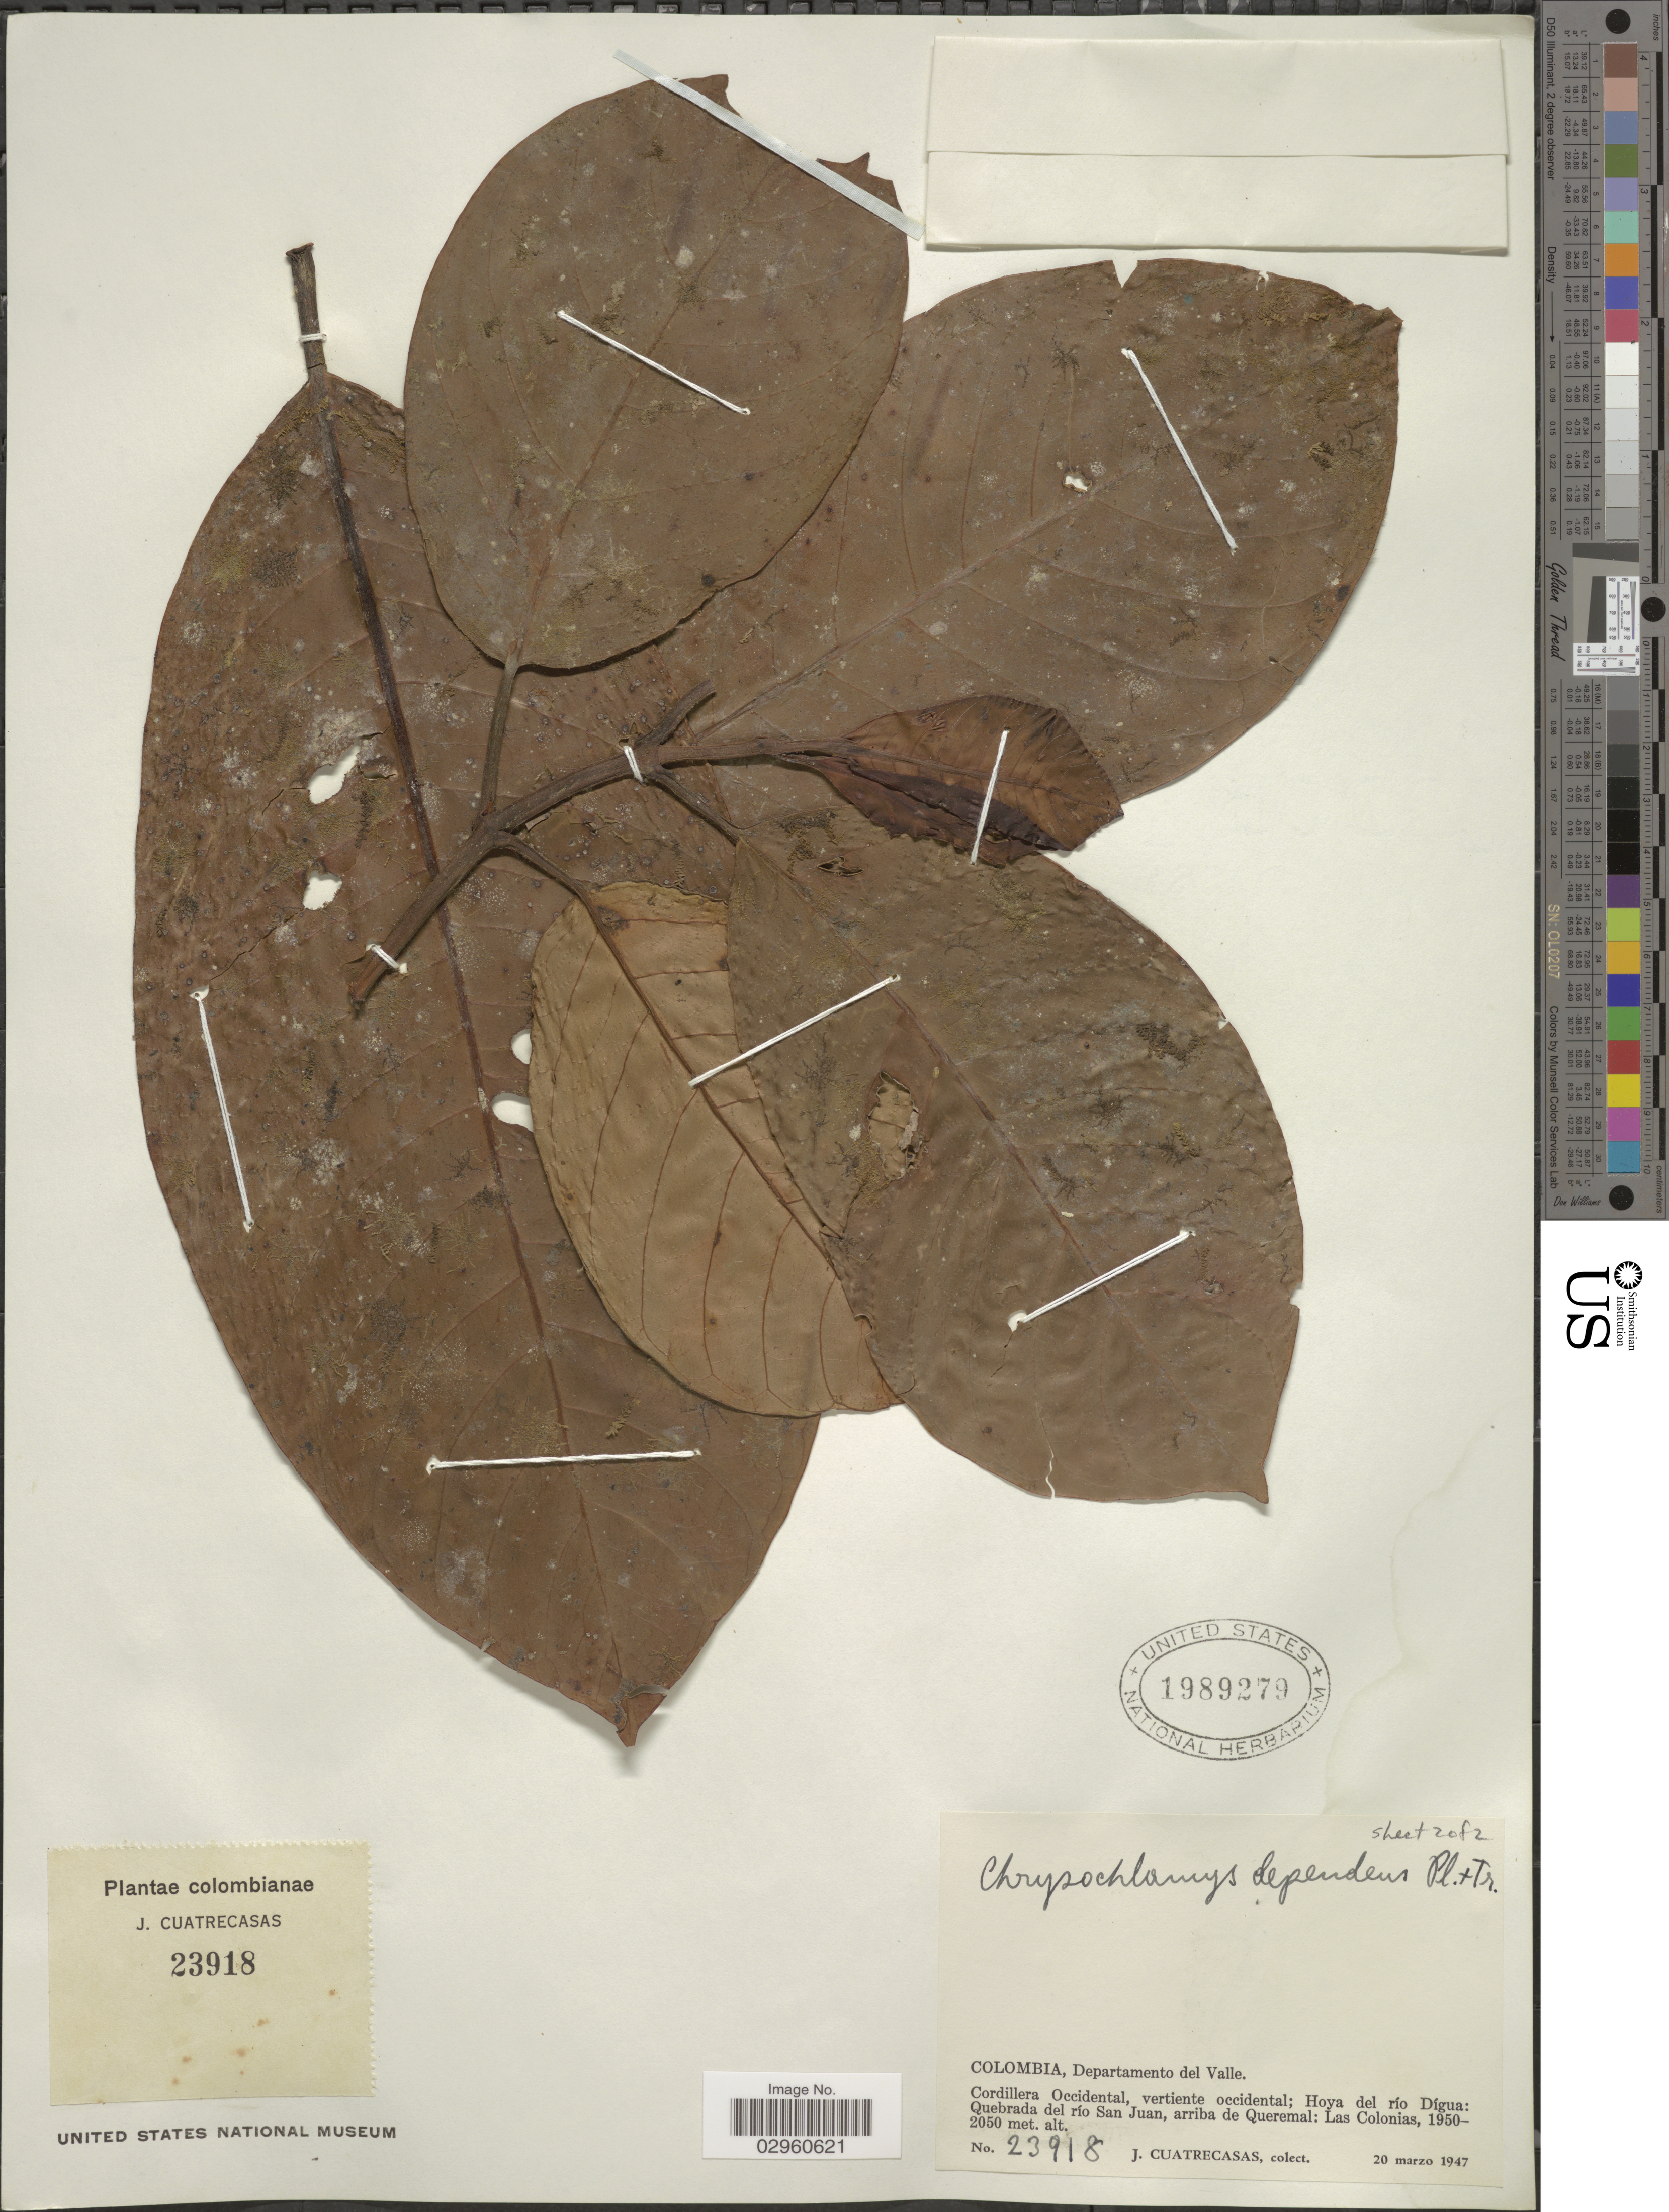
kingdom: Plantae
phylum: Tracheophyta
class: Magnoliopsida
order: Malpighiales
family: Clusiaceae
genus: Chrysochlamys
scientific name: Chrysochlamys dependens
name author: Planch. & Triana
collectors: J. Cuatrecasas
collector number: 23918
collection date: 1947-03-20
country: Colombia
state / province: Valle del Cauca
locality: Departamento del Valle. Cordillera Occidental, vertiente occidental; Hoya del río Dígua: Quebrada del río San Juan, arriba de Queremal: Las Colonias.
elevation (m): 1950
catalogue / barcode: US 1989279